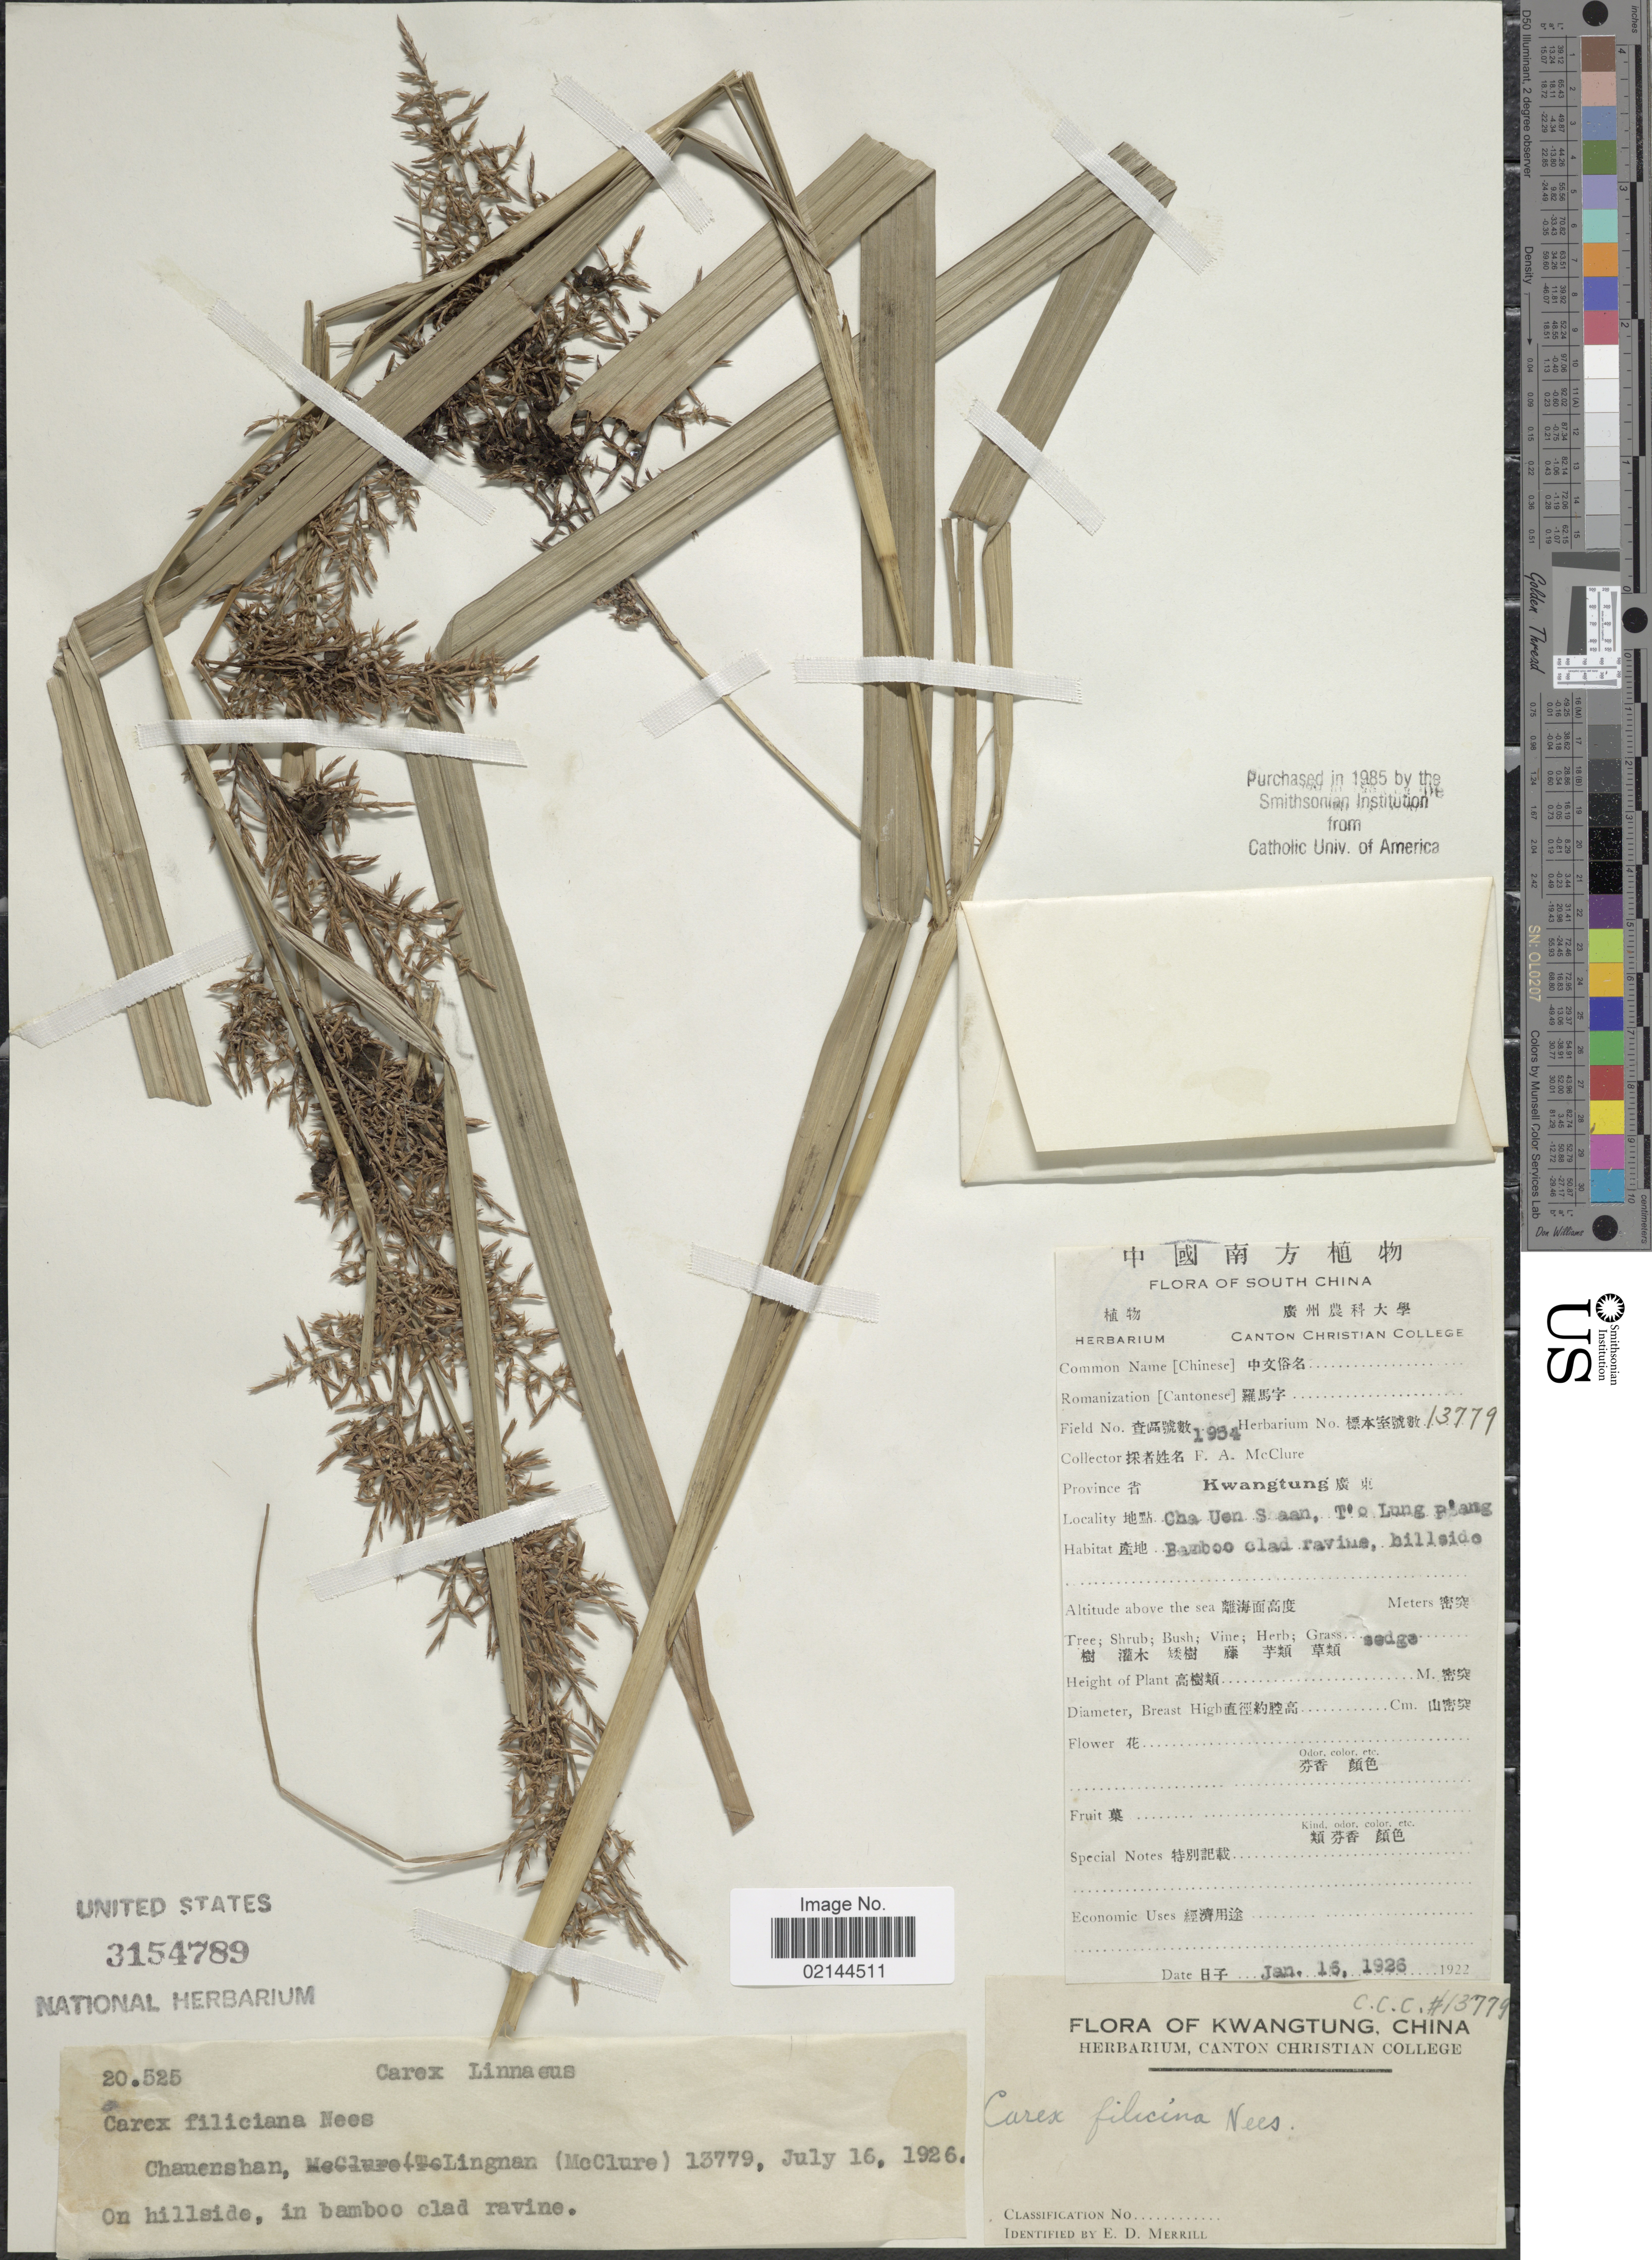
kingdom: Plantae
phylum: Tracheophyta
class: Liliopsida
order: Poales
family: Cyperaceae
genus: Carex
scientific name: Carex filicina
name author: Nees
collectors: F. A. McClure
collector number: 13779/1954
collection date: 1926-01-16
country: China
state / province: Guangdong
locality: Kwangtung. South China. Cha Uen S aan, T'o Lung P'ang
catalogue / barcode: US 3154789